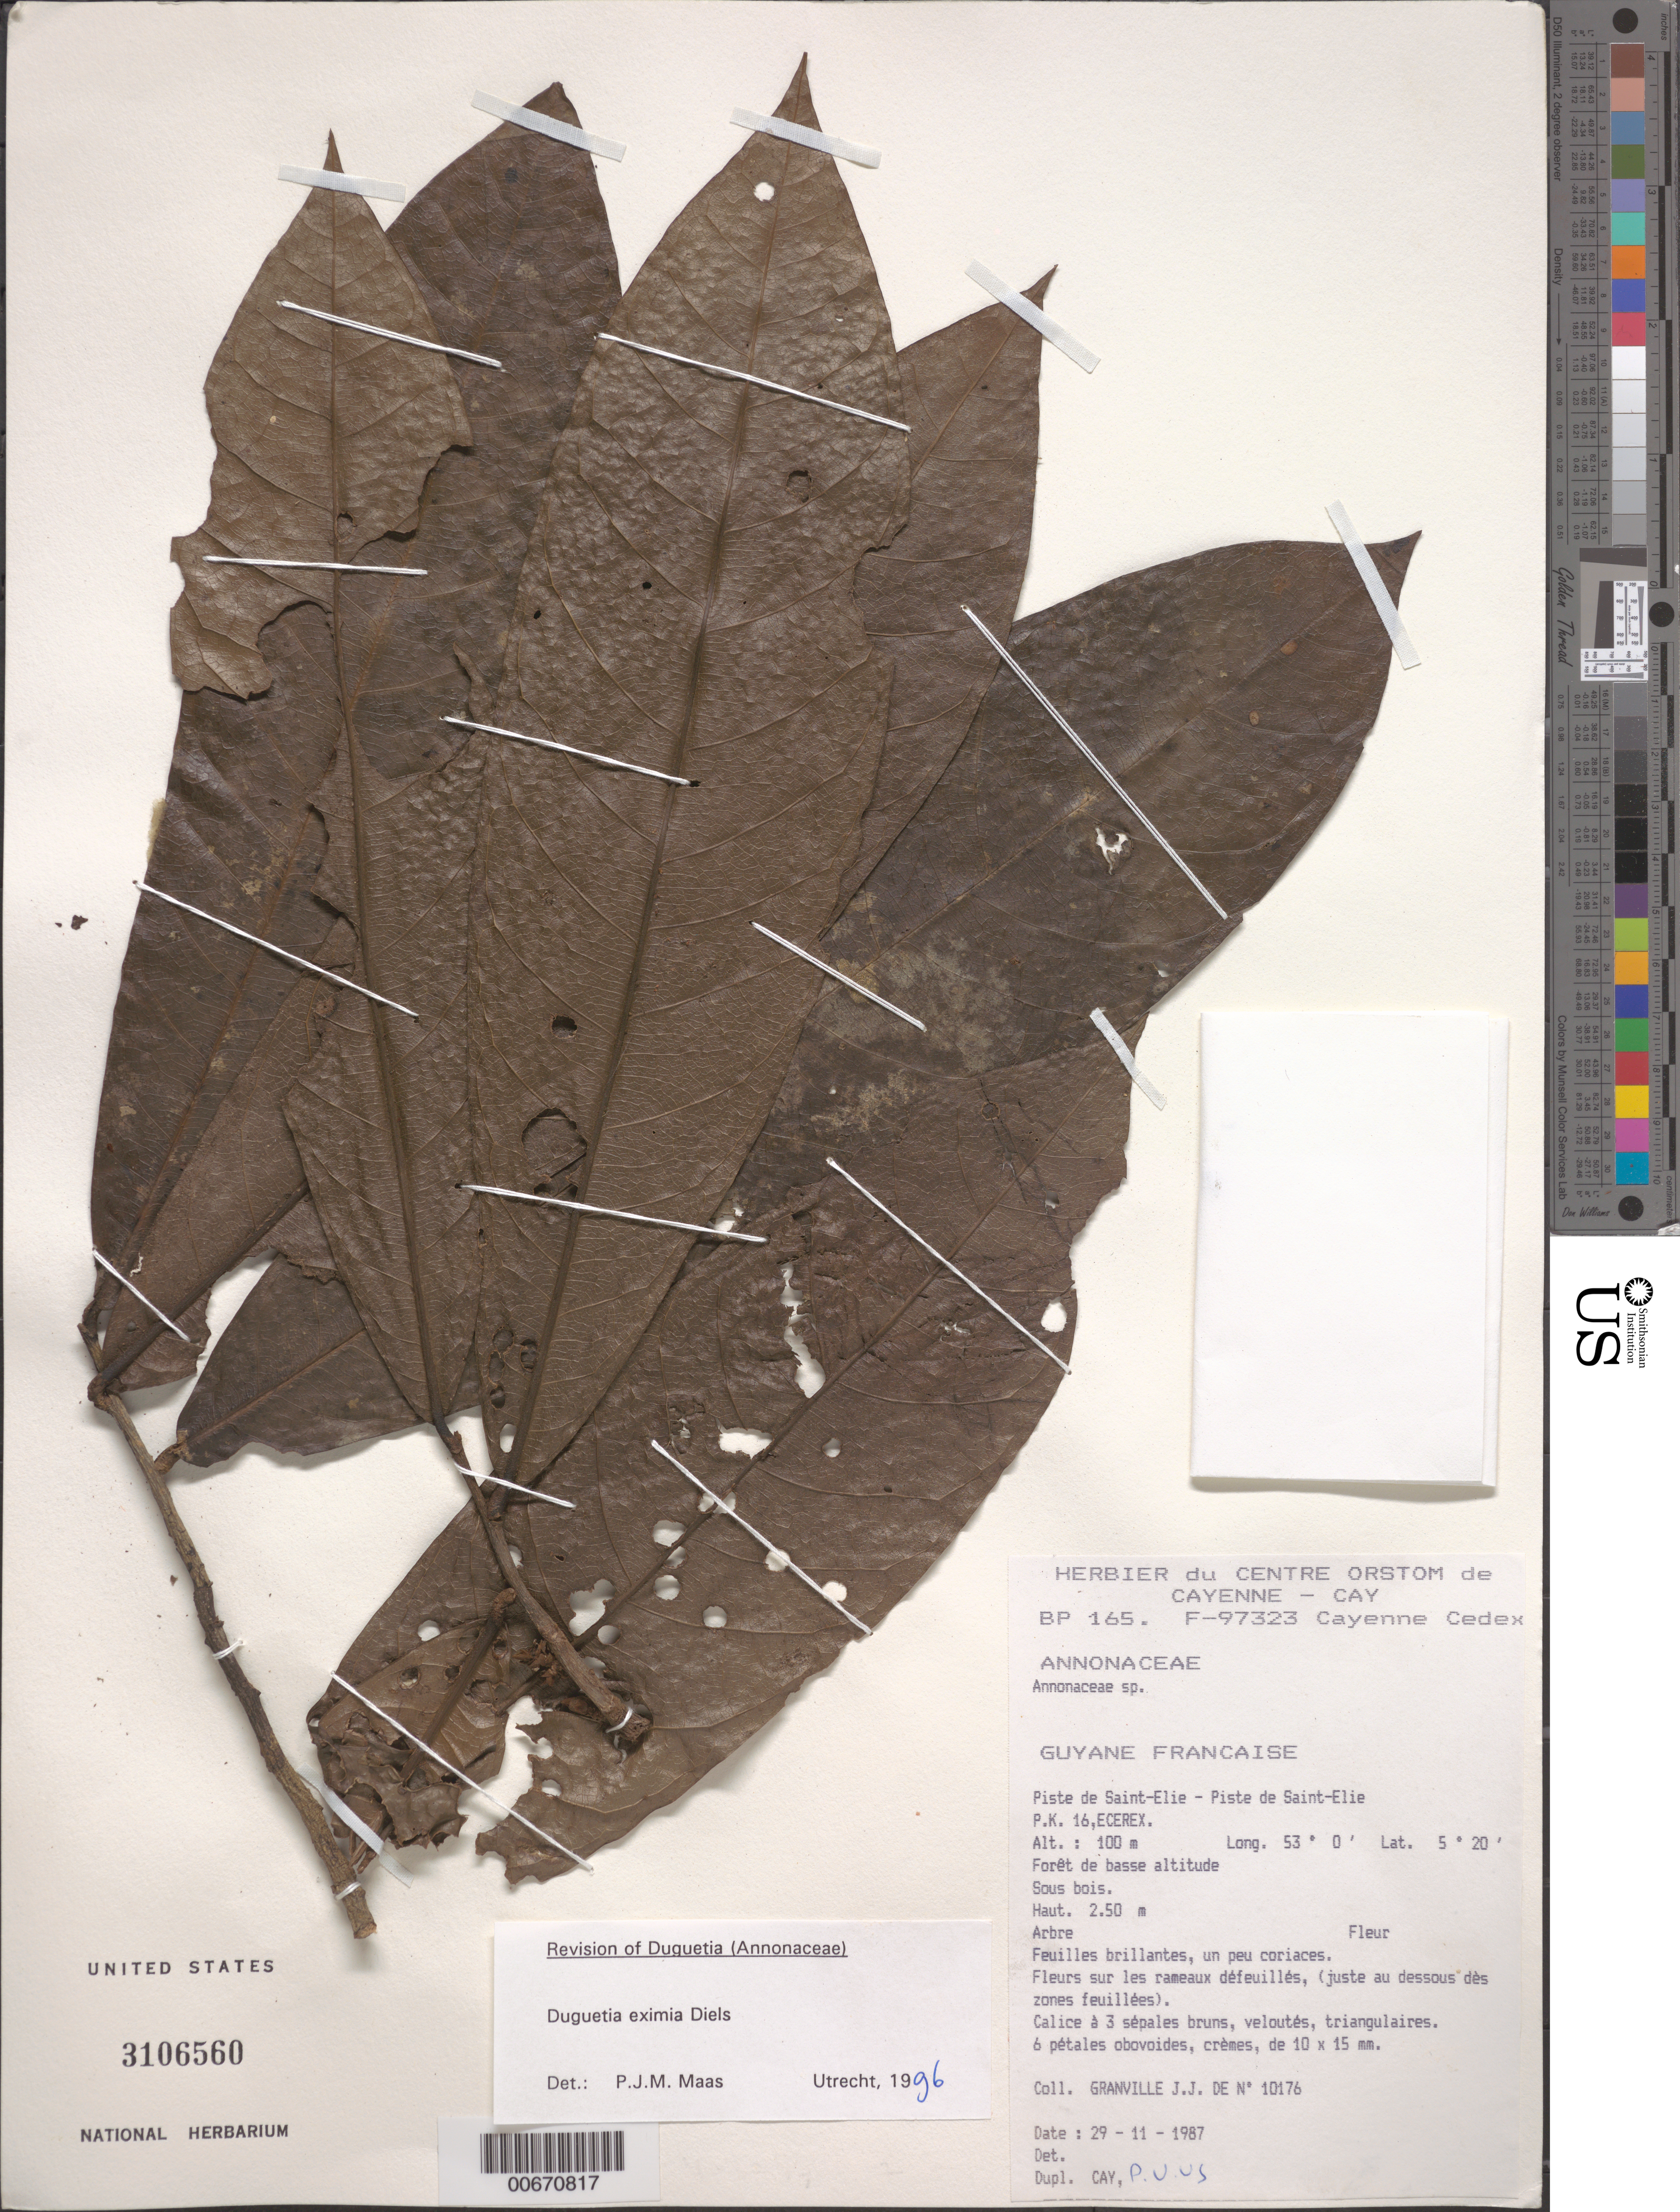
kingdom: Plantae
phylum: Tracheophyta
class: Magnoliopsida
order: Magnoliales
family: Annonaceae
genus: Duguetia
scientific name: Duguetia eximia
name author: Diels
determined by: Maas, Paul J. M.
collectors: J.-J. de Granville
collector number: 10176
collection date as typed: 29-Nov-87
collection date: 1987-11-29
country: French Guiana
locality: Piste de Saint-Elie, PK. 16, ECERX.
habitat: Low forest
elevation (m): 100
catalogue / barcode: US 3106560